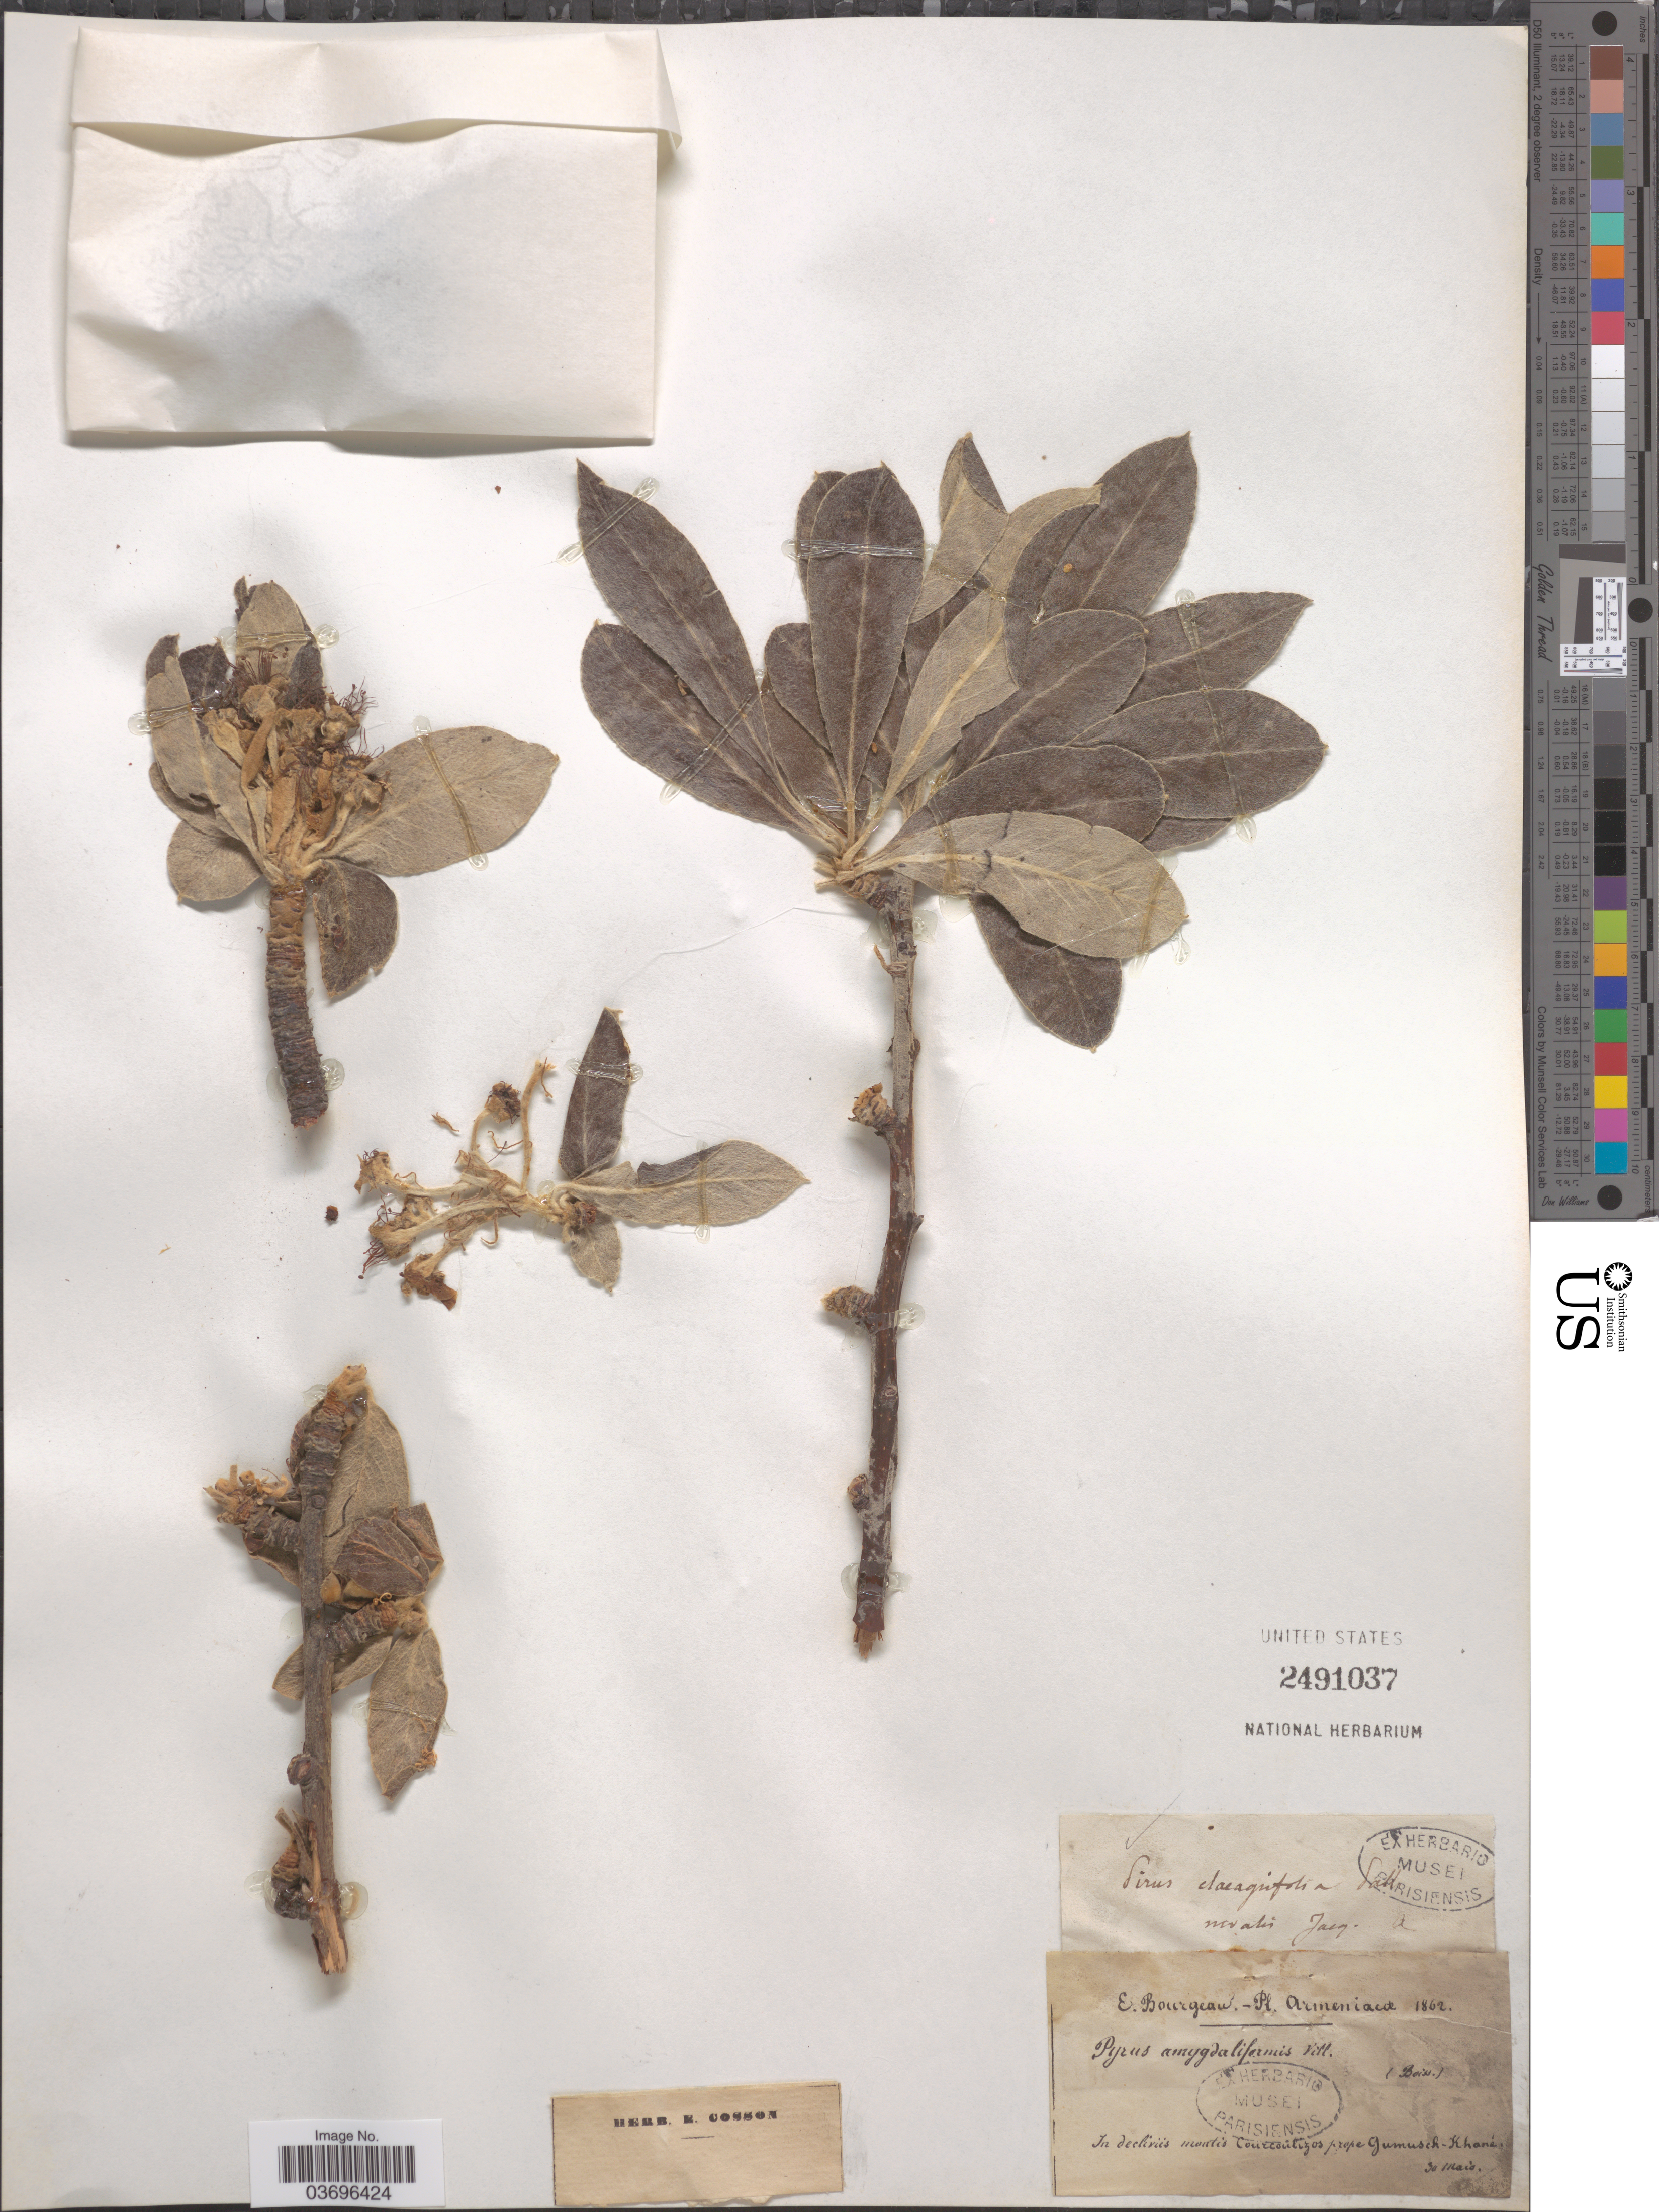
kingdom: Plantae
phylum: Tracheophyta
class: Magnoliopsida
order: Rosales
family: Rosaceae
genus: Pyrus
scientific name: Pyrus elaeagrifolia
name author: Pall.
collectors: E. Bourgeau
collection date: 1862-05-30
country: Turkey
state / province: Gumushane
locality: Armeniacæ. In declivies montis Courcocilizos prope Gumusch-Khané.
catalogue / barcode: US 2491037